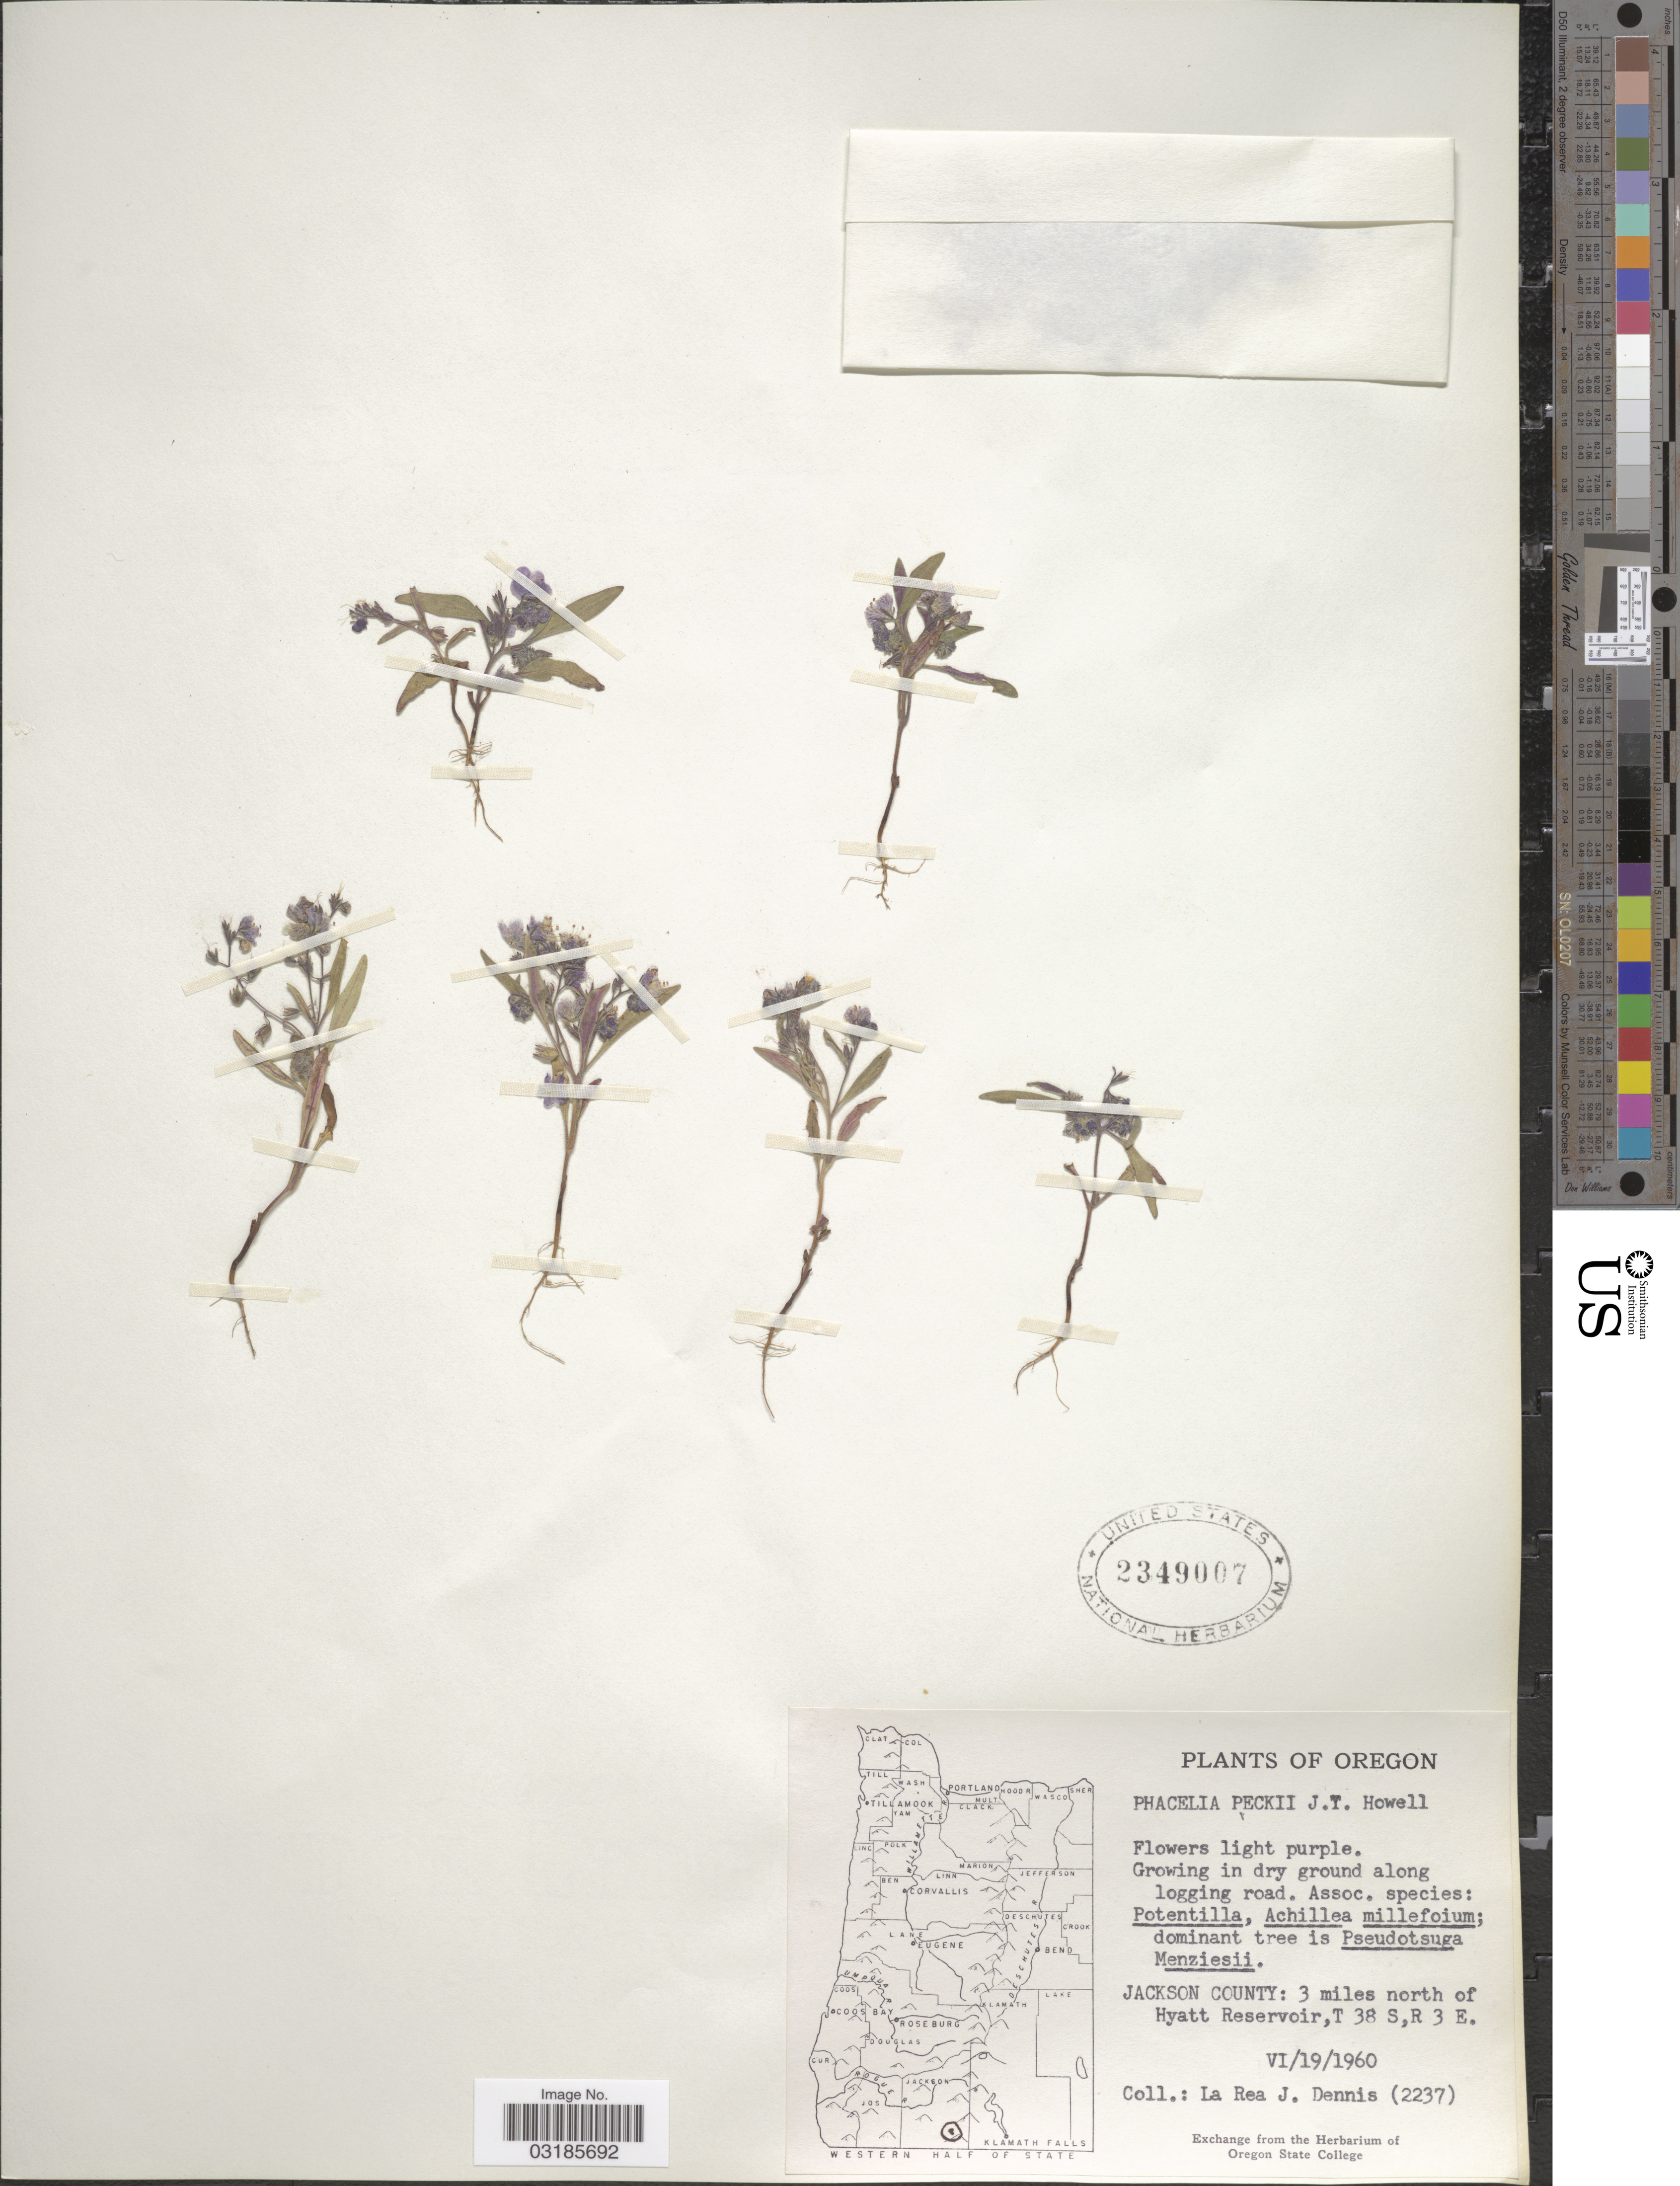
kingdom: Plantae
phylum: Tracheophyta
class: Magnoliopsida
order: Boraginales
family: Hydrophyllaceae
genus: Phacelia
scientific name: Phacelia peckii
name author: J.T. Howell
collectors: L. Dennis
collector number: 2237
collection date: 1960-06-19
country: United States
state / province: Oregon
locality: Jackson County: 3 miles north of Hyatt Reservoir, T 38 S,R 3 E.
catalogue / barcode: US 2349007